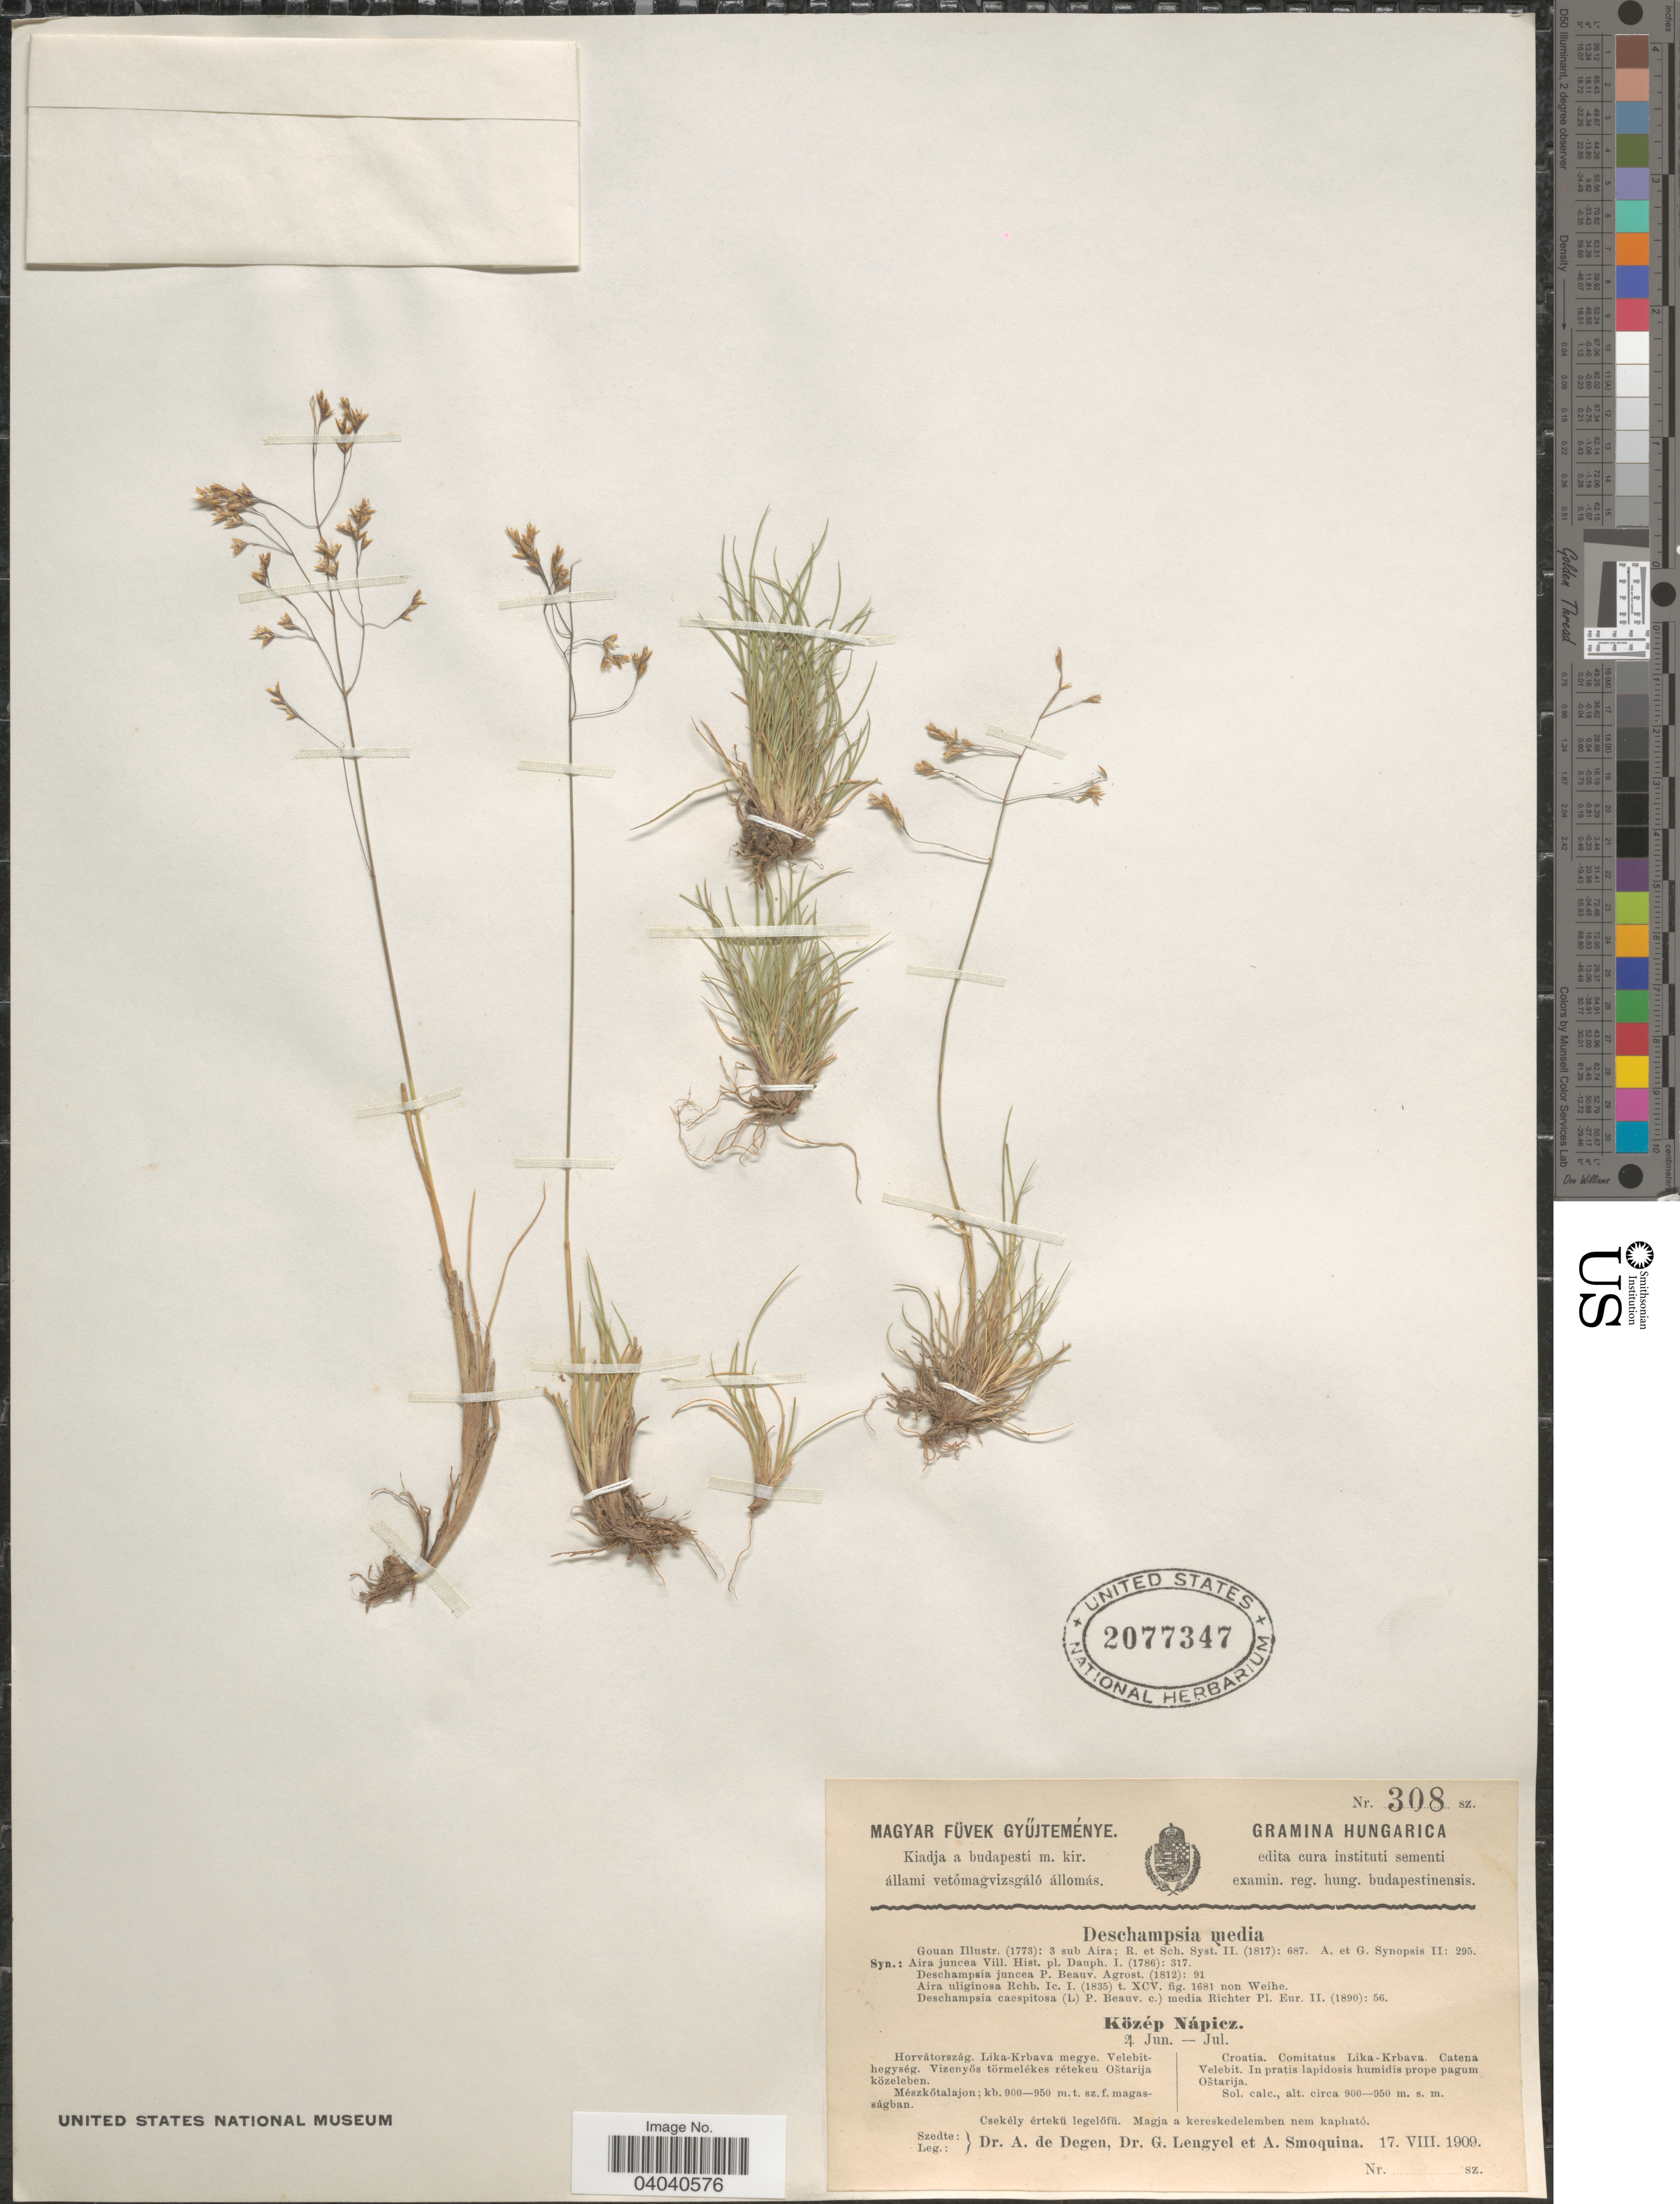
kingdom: Plantae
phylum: Tracheophyta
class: Liliopsida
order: Poales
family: Poaceae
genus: Deschampsia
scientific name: Deschampsia media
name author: (Gouan) Roem. & Schult.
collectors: A. Degen, G. Lengyel & A. Smoquina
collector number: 308?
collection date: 1909-08-17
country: Croatia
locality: Comitatus Lika-Krbava. Catena Velebit. In pratis lapidosis humidis prope pagum Oštarija. Sol. calc.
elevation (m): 900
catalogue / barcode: US 2077347